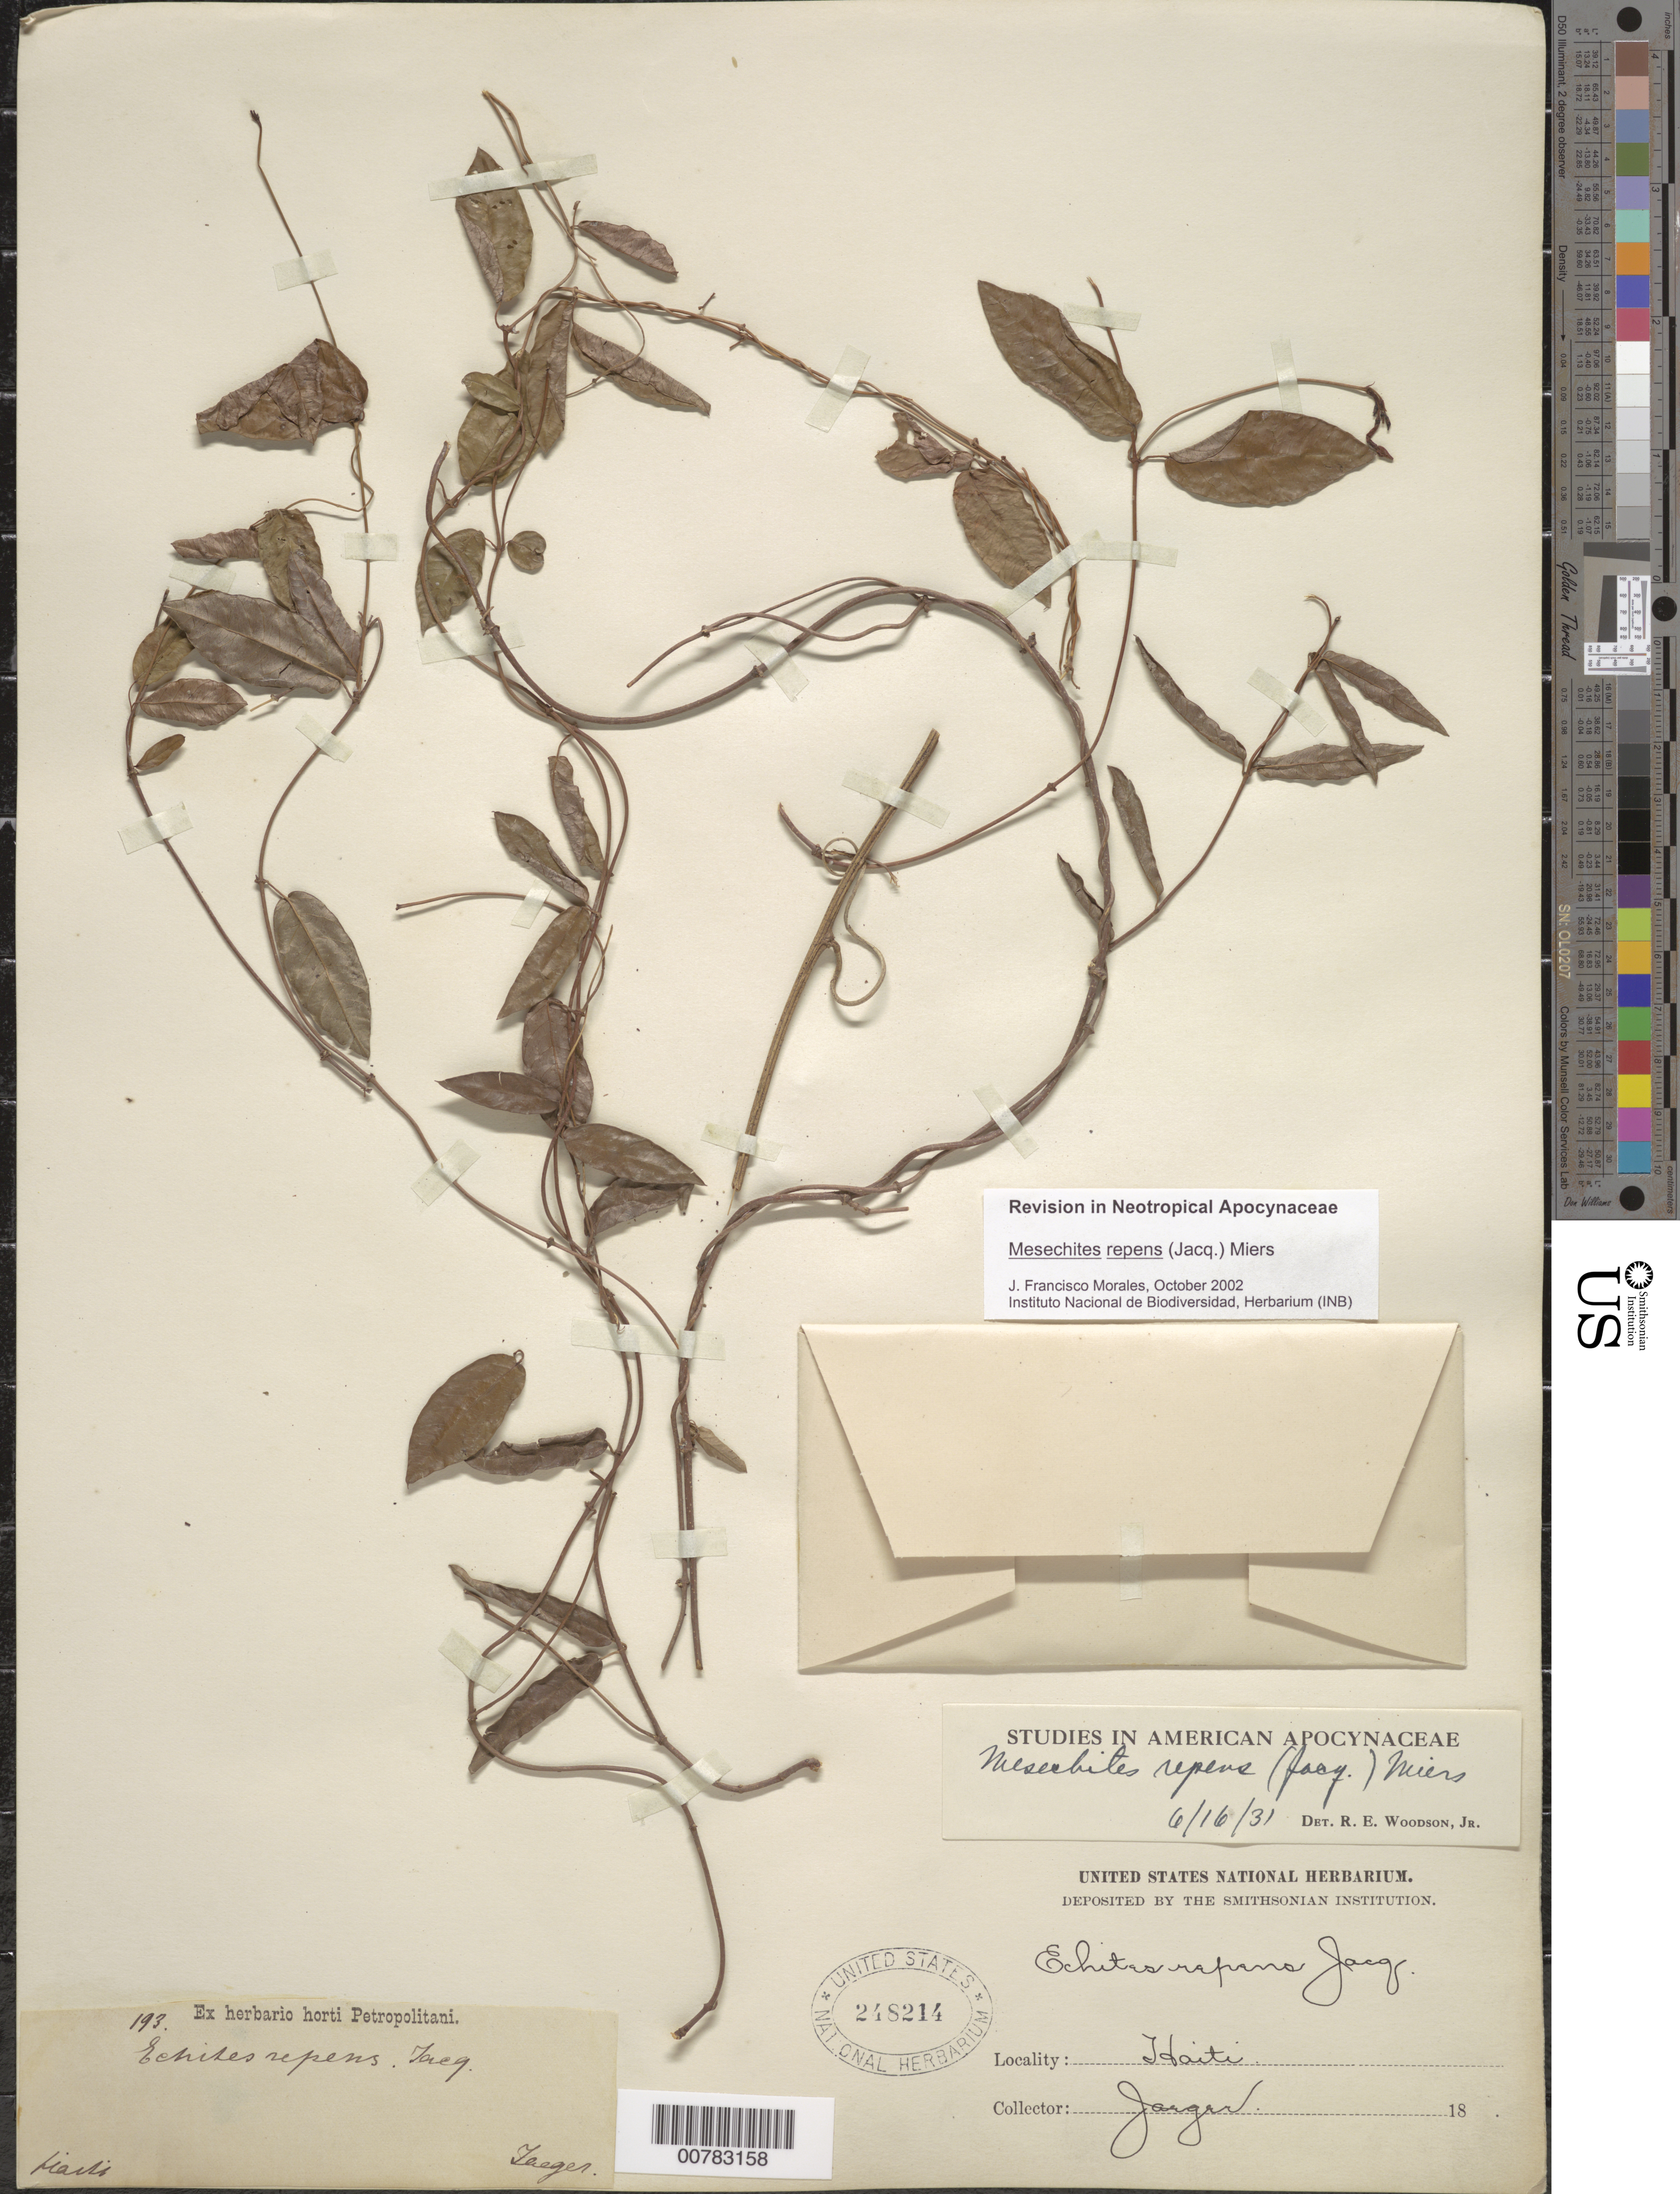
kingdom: Plantae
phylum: Tracheophyta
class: Magnoliopsida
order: Gentianales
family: Apocynaceae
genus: Mesechites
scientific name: Mesechites repens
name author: (Jacq.) Miers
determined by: Morales, J. F.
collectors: -. Jaeger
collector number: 193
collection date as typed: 18--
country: Haiti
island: Hispaniola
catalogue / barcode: US 248214